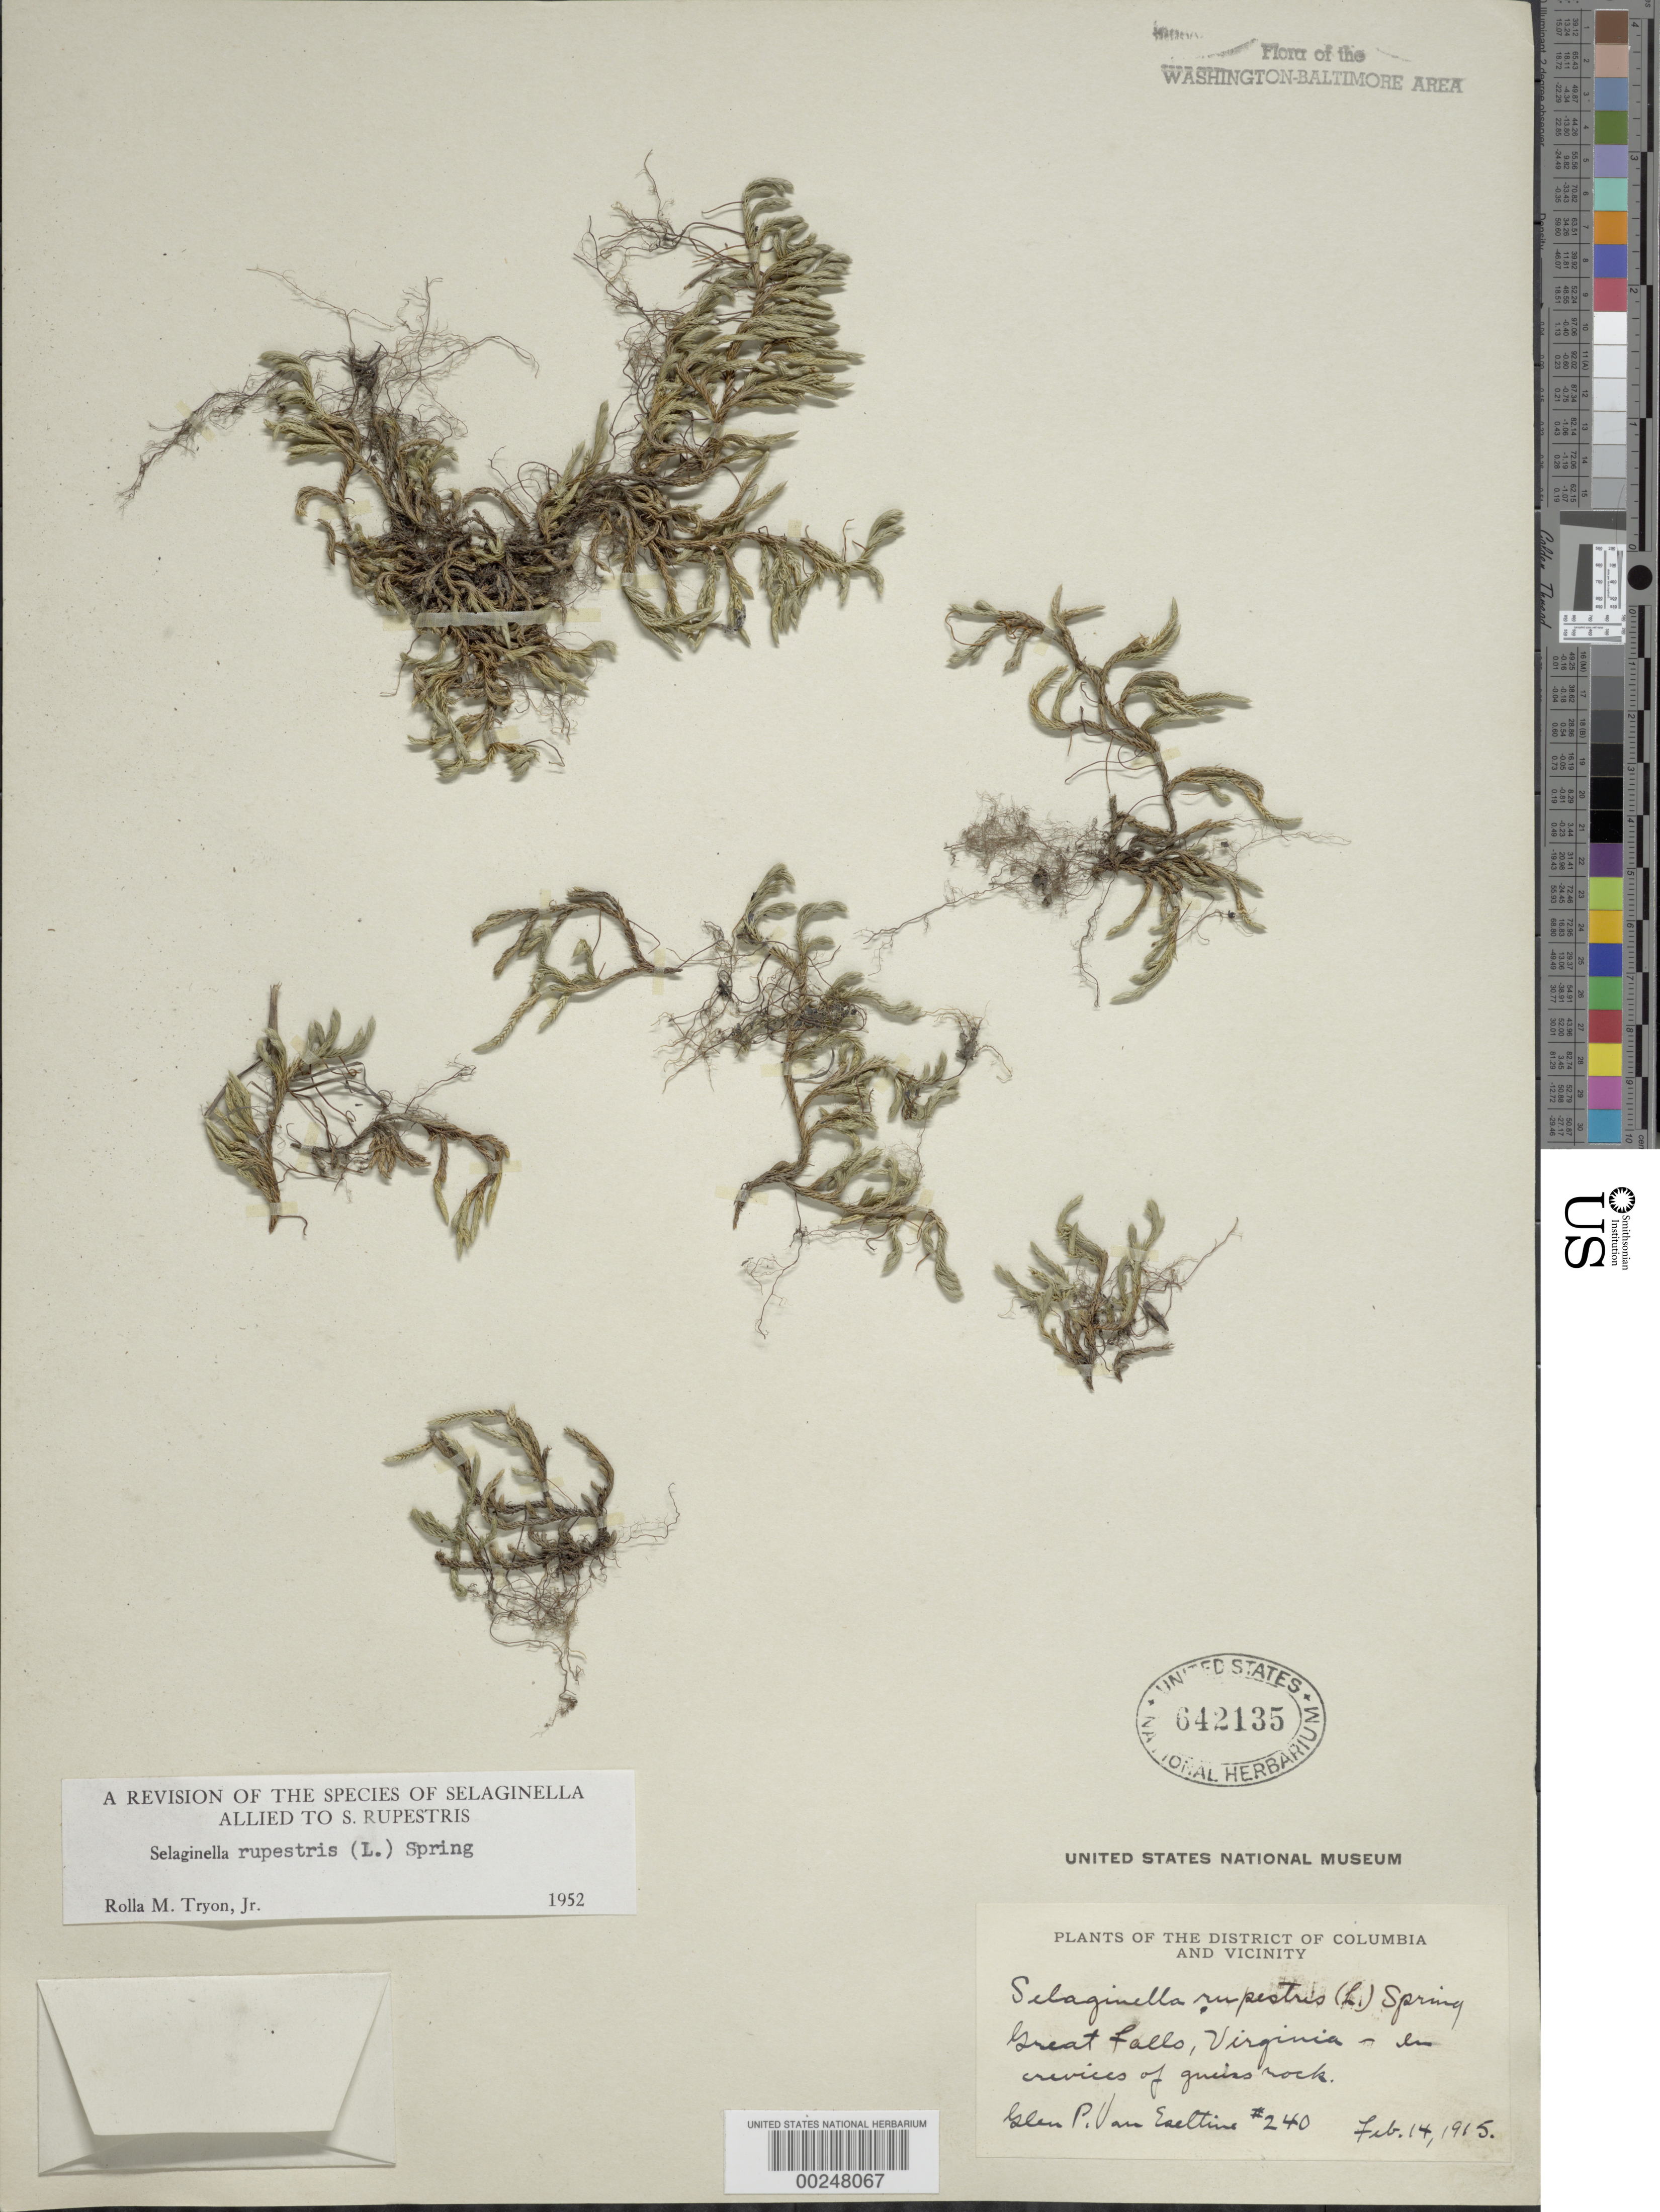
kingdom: Plantae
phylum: Tracheophyta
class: Lycopodiopsida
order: Selaginellales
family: Selaginellaceae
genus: Selaginella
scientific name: Selaginella rupestris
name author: (L.) Spring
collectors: G. P. Van Eseltine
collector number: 240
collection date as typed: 14 Feb 1915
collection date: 1915-02-14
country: United States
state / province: Virginia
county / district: Fairfax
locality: Great Falls C. and O. Canal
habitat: Crevices ofgneiss rock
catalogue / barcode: US 642135